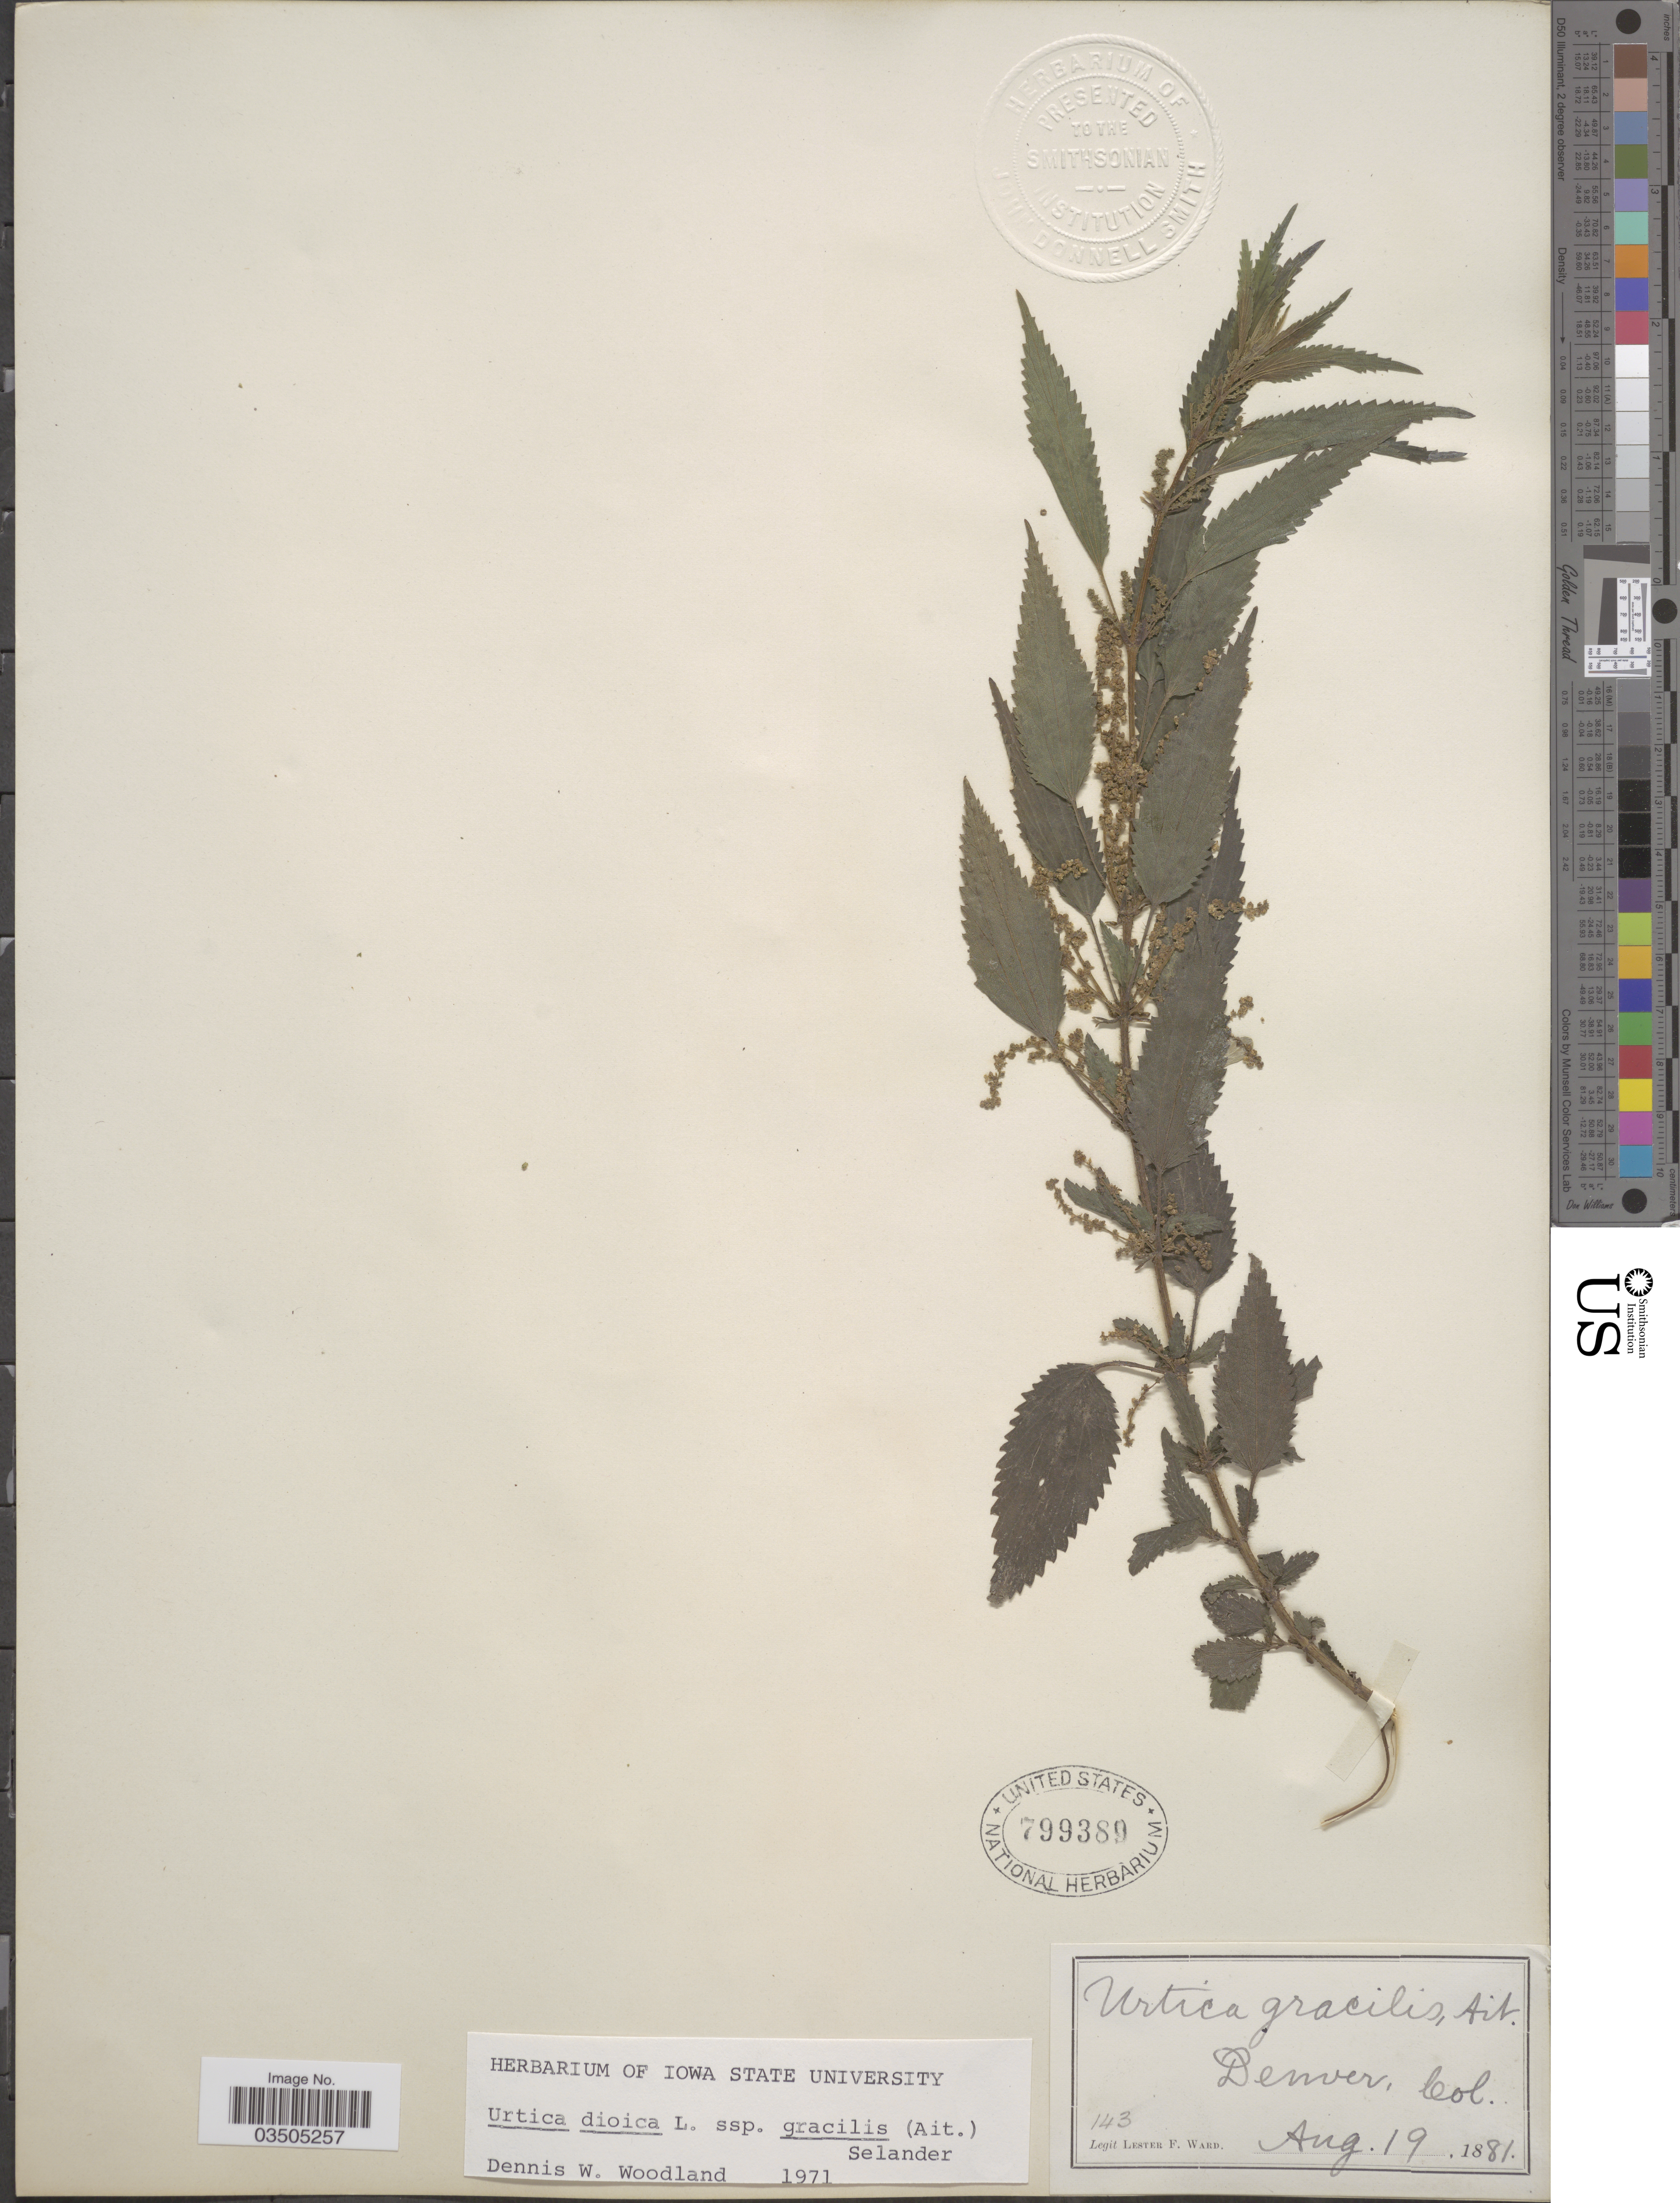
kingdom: Plantae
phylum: Tracheophyta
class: Magnoliopsida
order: Rosales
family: Urticaceae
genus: Urtica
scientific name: Urtica dioica subsp. gracilis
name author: L.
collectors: L. F. Ward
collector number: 143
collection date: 1881-08-19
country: United States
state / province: Colorado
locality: Denver.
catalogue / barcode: US 799389